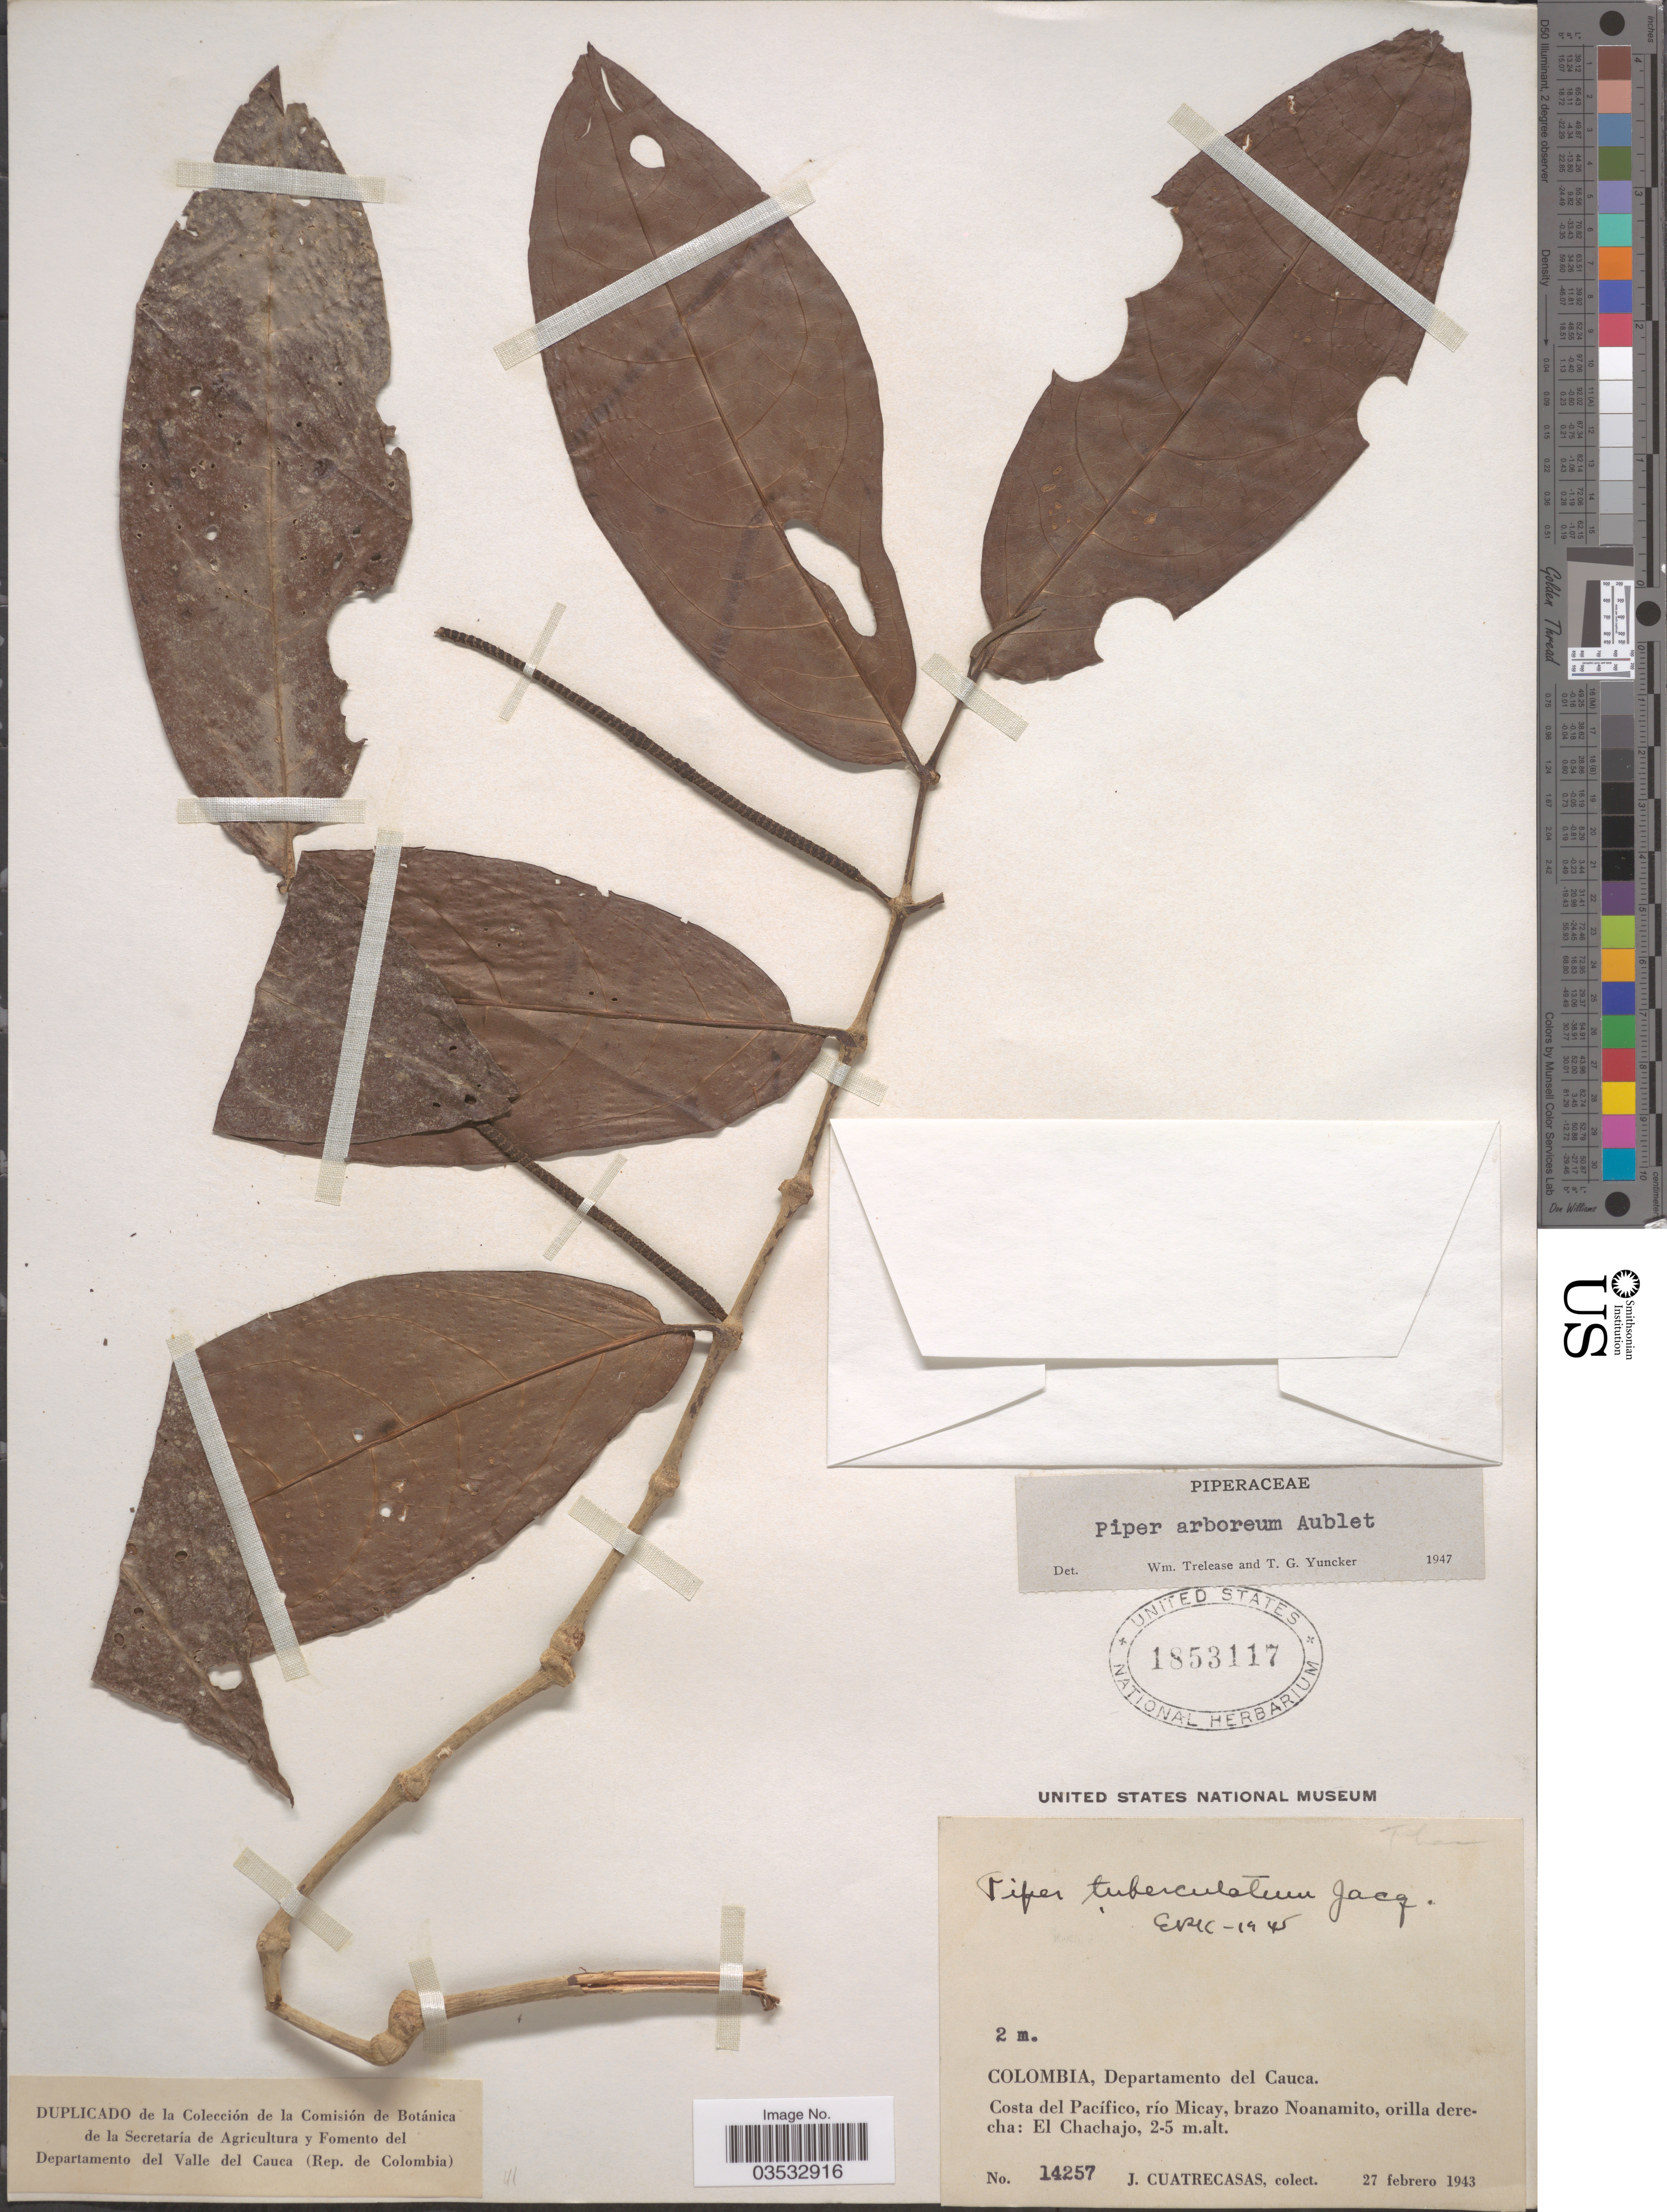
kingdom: Plantae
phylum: Tracheophyta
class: Magnoliopsida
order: Piperales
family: Piperaceae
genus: Piper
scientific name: Piper arboreum var. arboreum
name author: Aubl.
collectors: J. Cuatrecasas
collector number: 14257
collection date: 1943-02-27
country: Colombia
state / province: Cauca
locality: Departamento del Cauca. Costa del Pacífico, río Micay, brazo Noanamito, orilla derecha: El Chachajo.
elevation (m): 2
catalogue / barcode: US 1853117